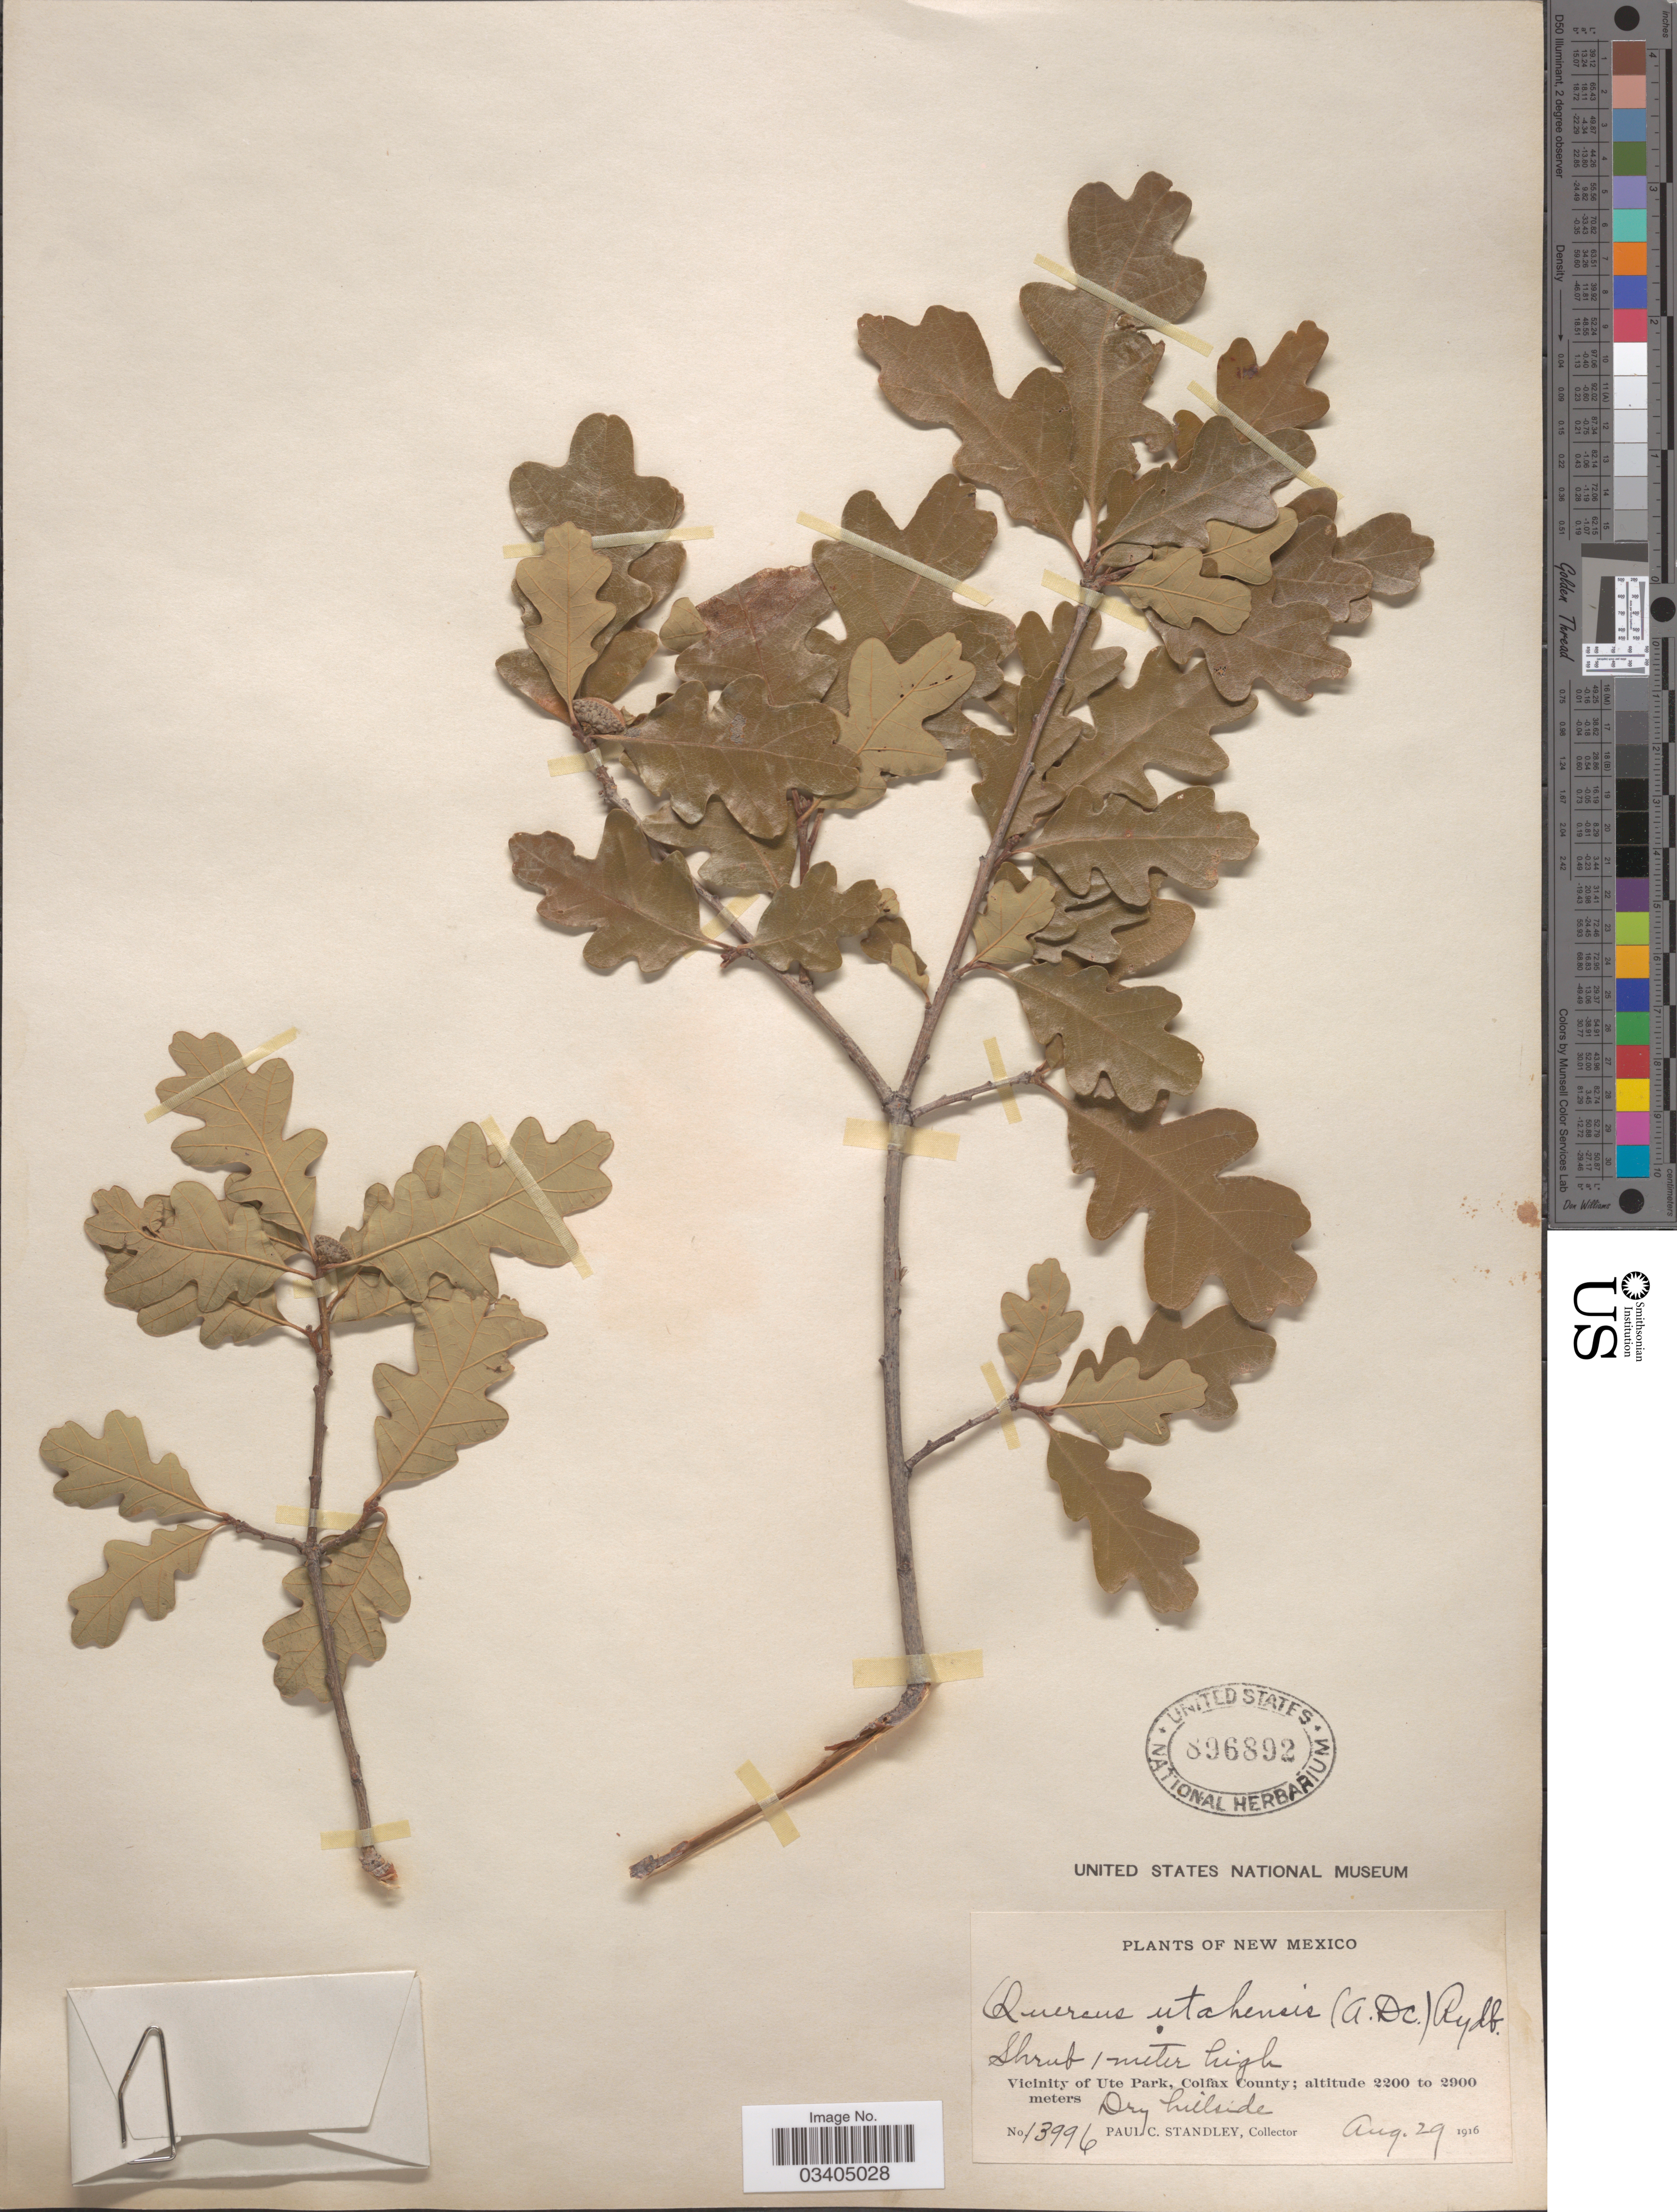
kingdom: Plantae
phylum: Tracheophyta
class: Magnoliopsida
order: Fagales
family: Fagaceae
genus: Quercus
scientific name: Quercus gambelii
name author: Nutt.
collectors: P. C. Standley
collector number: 13996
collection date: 1916-08-29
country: United States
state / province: New Mexico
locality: Vicinity of Ute Park, Colfax County.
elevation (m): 2200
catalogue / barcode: US 896892